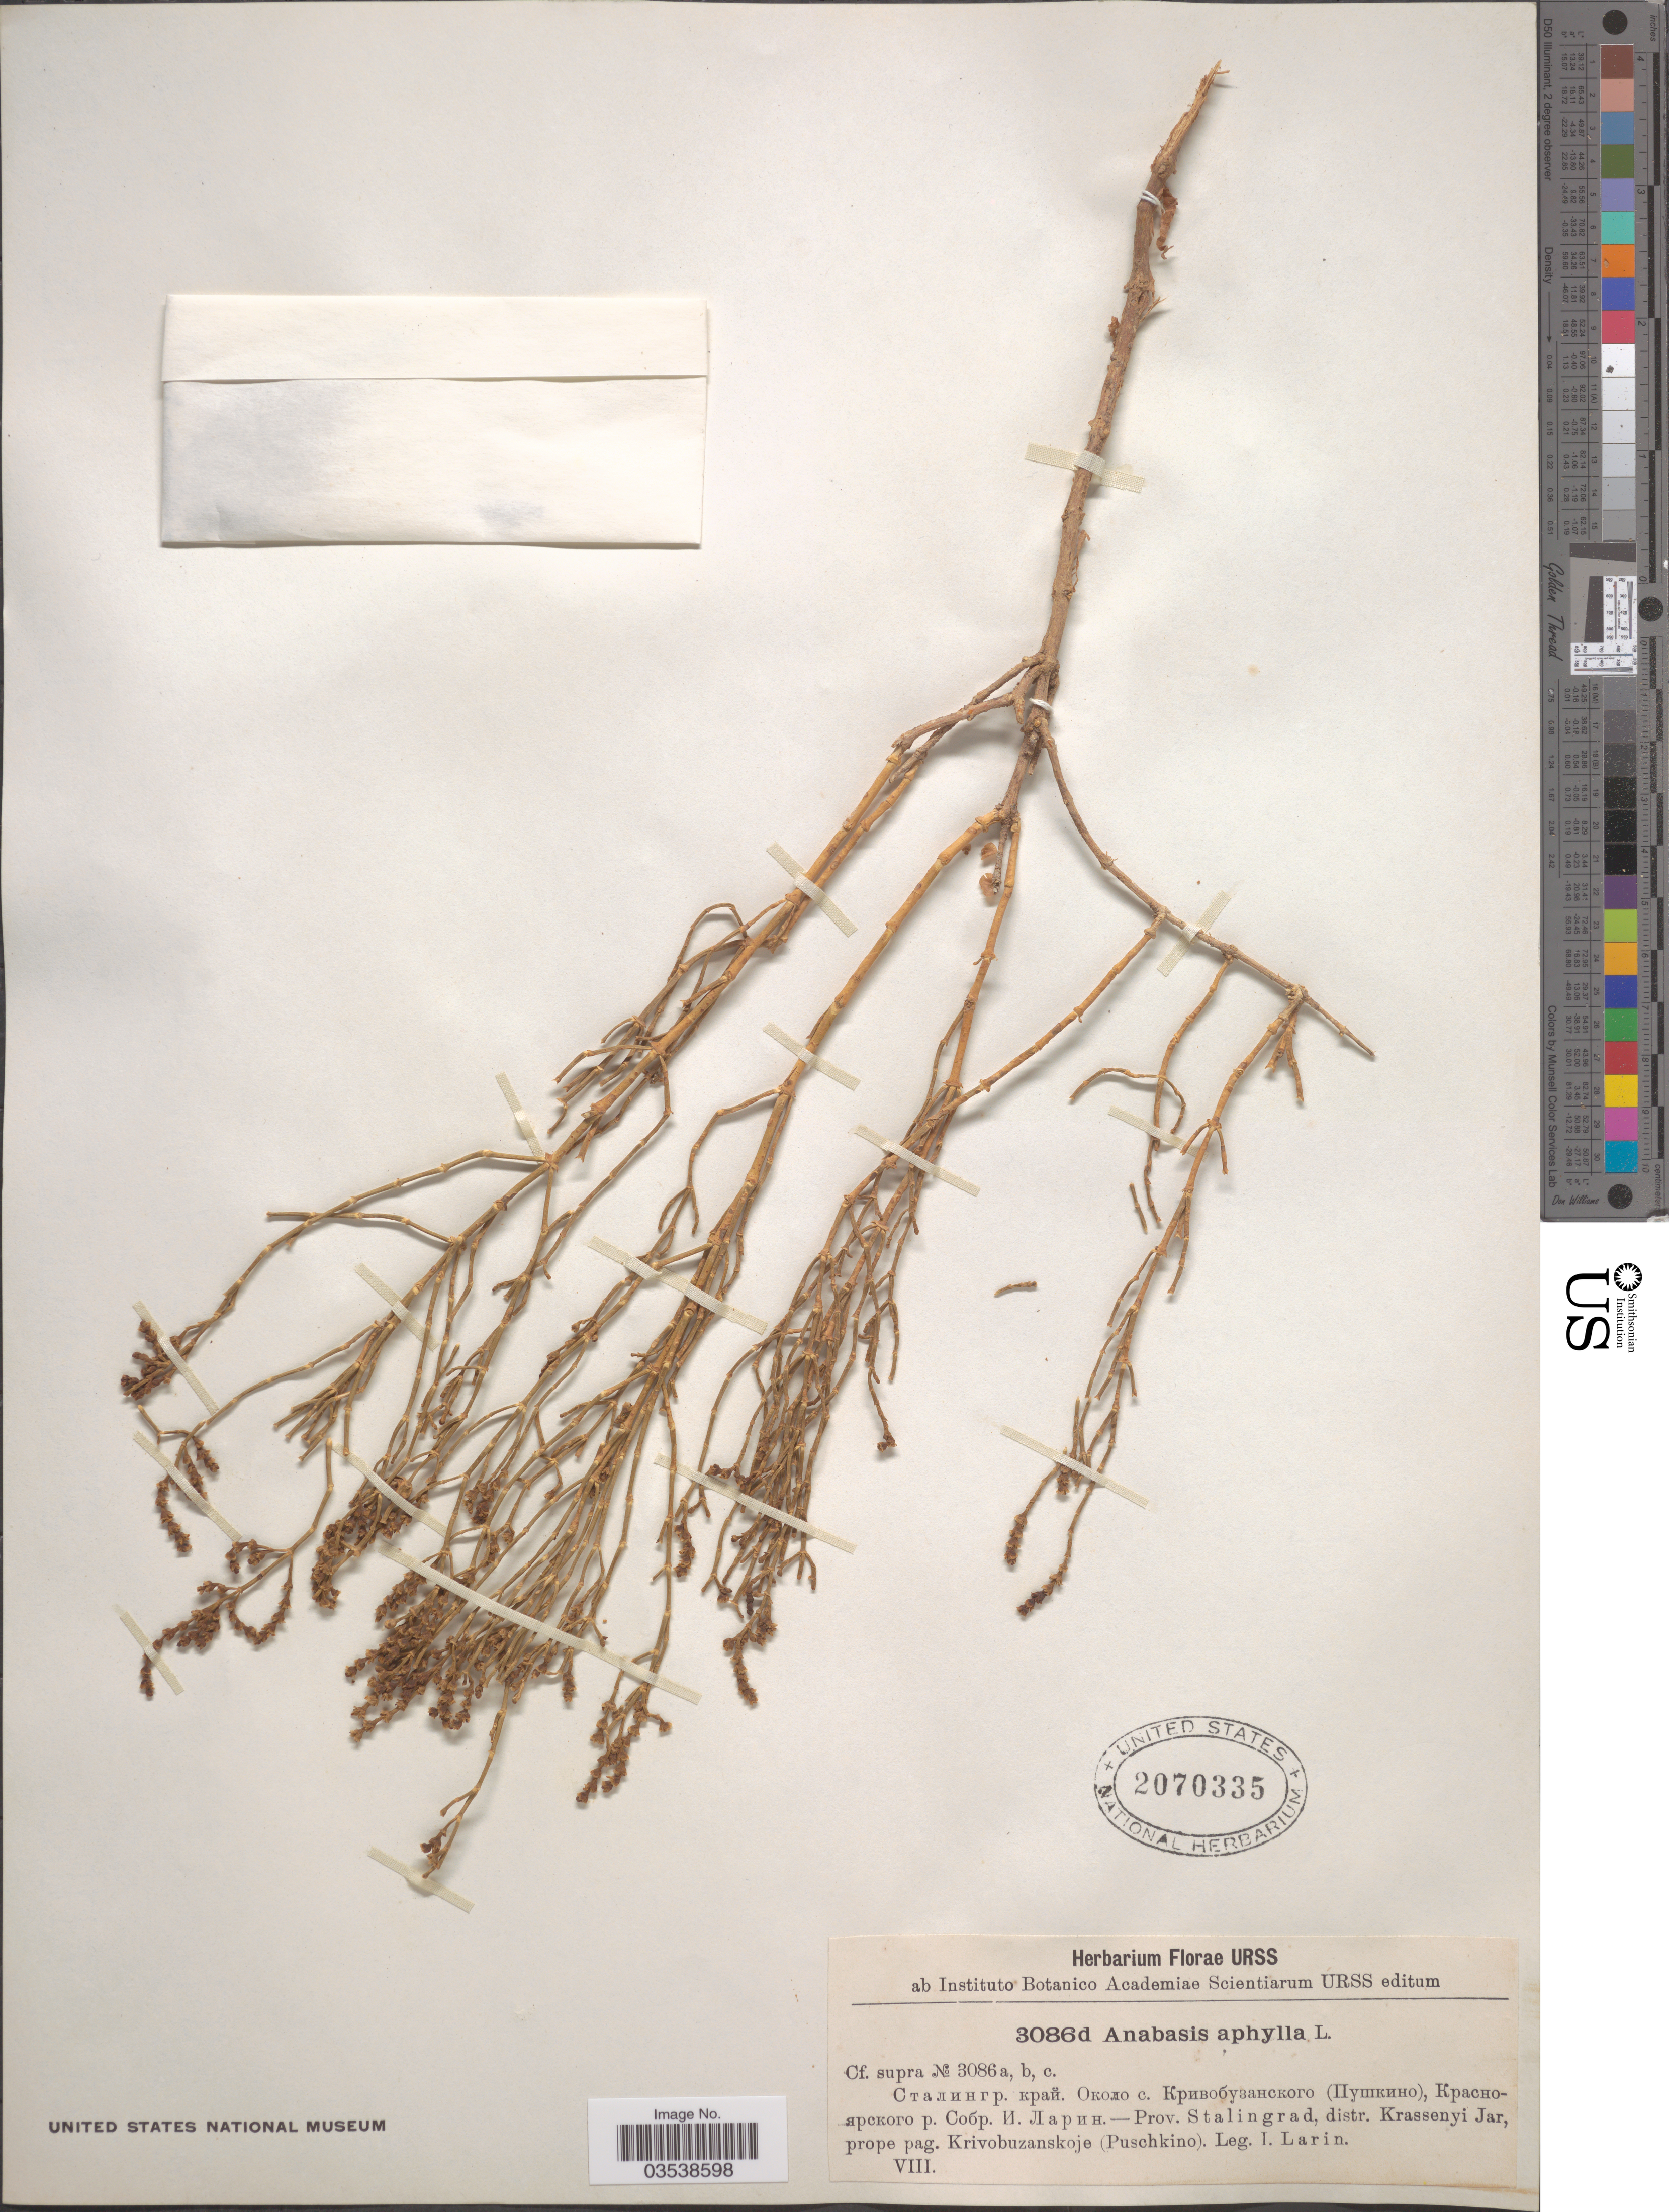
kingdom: Plantae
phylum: Tracheophyta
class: Magnoliopsida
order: Caryophyllales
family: Amaranthaceae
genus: Anabasis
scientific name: Anabasis aphylla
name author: L.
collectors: I. Larin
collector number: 3086d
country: Russian Federation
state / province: Volgograd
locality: Prov. Stalingrad, distr. Krassenyi Jar, prope pag. Krivobuzanskoje (Puschkino).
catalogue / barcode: US 2070335